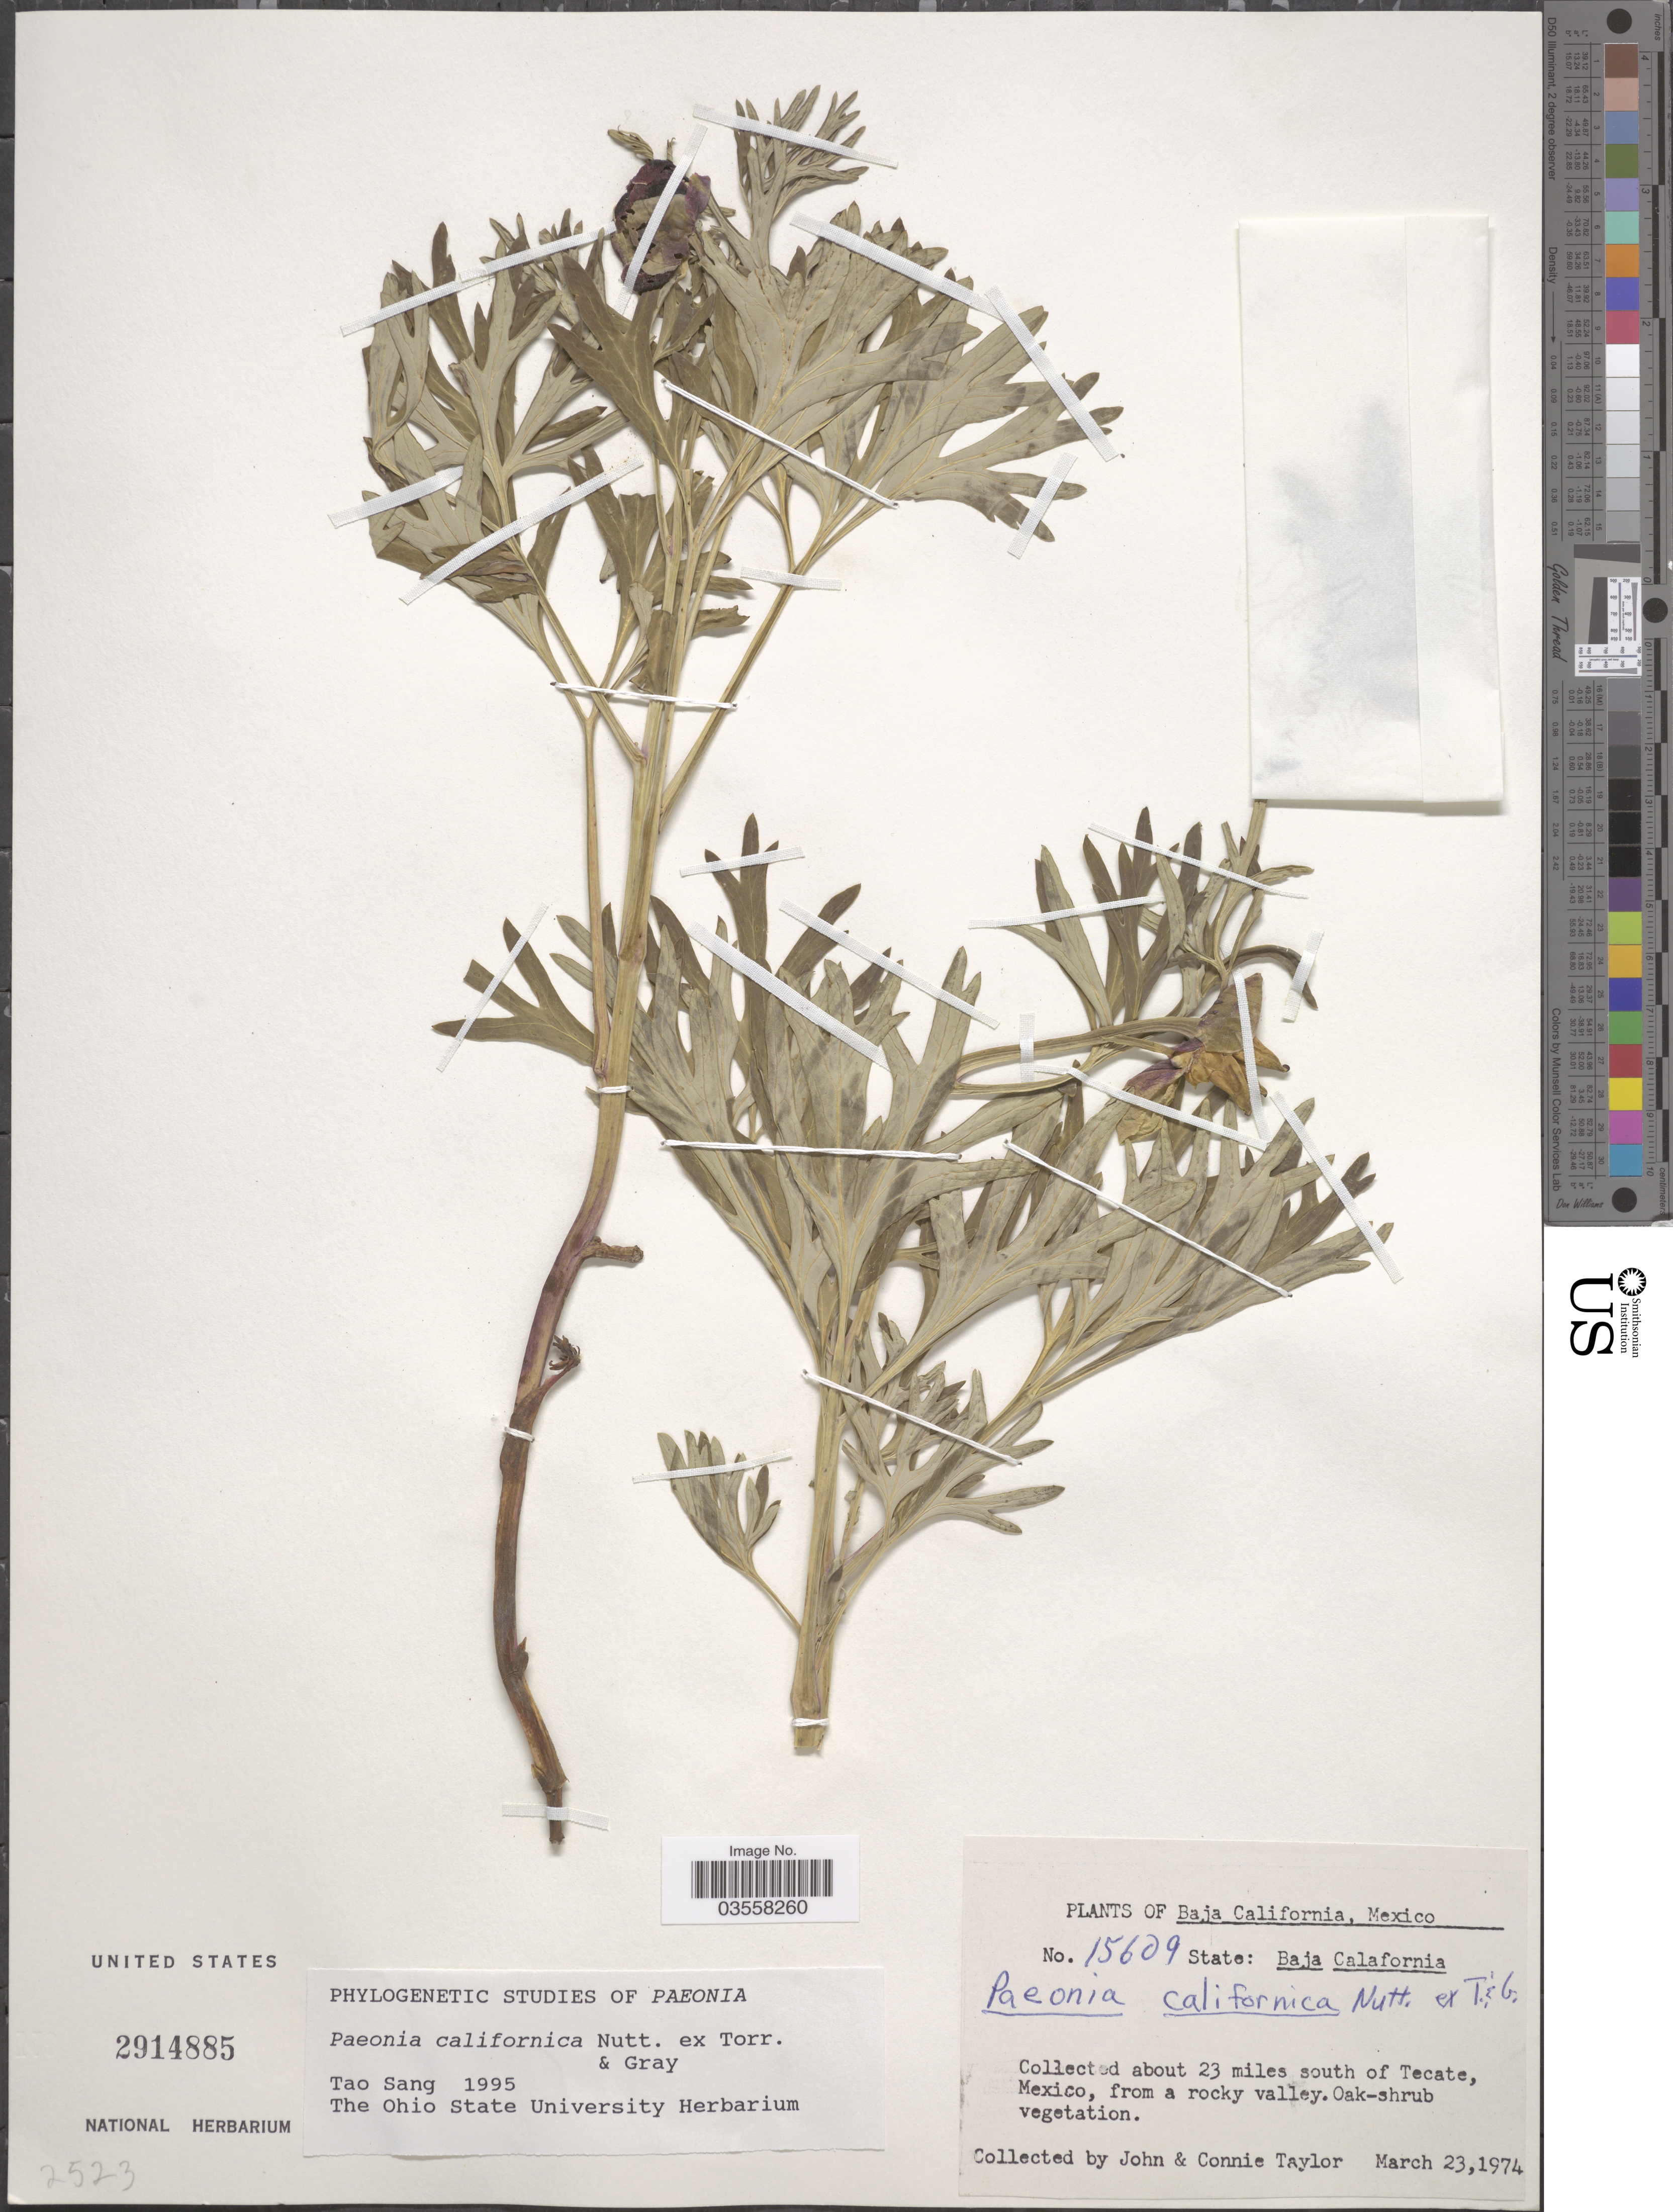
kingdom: Plantae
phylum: Tracheophyta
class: Magnoliopsida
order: Saxifragales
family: Paeoniaceae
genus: Paeonia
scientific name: Paeonia californica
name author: Nutt. ex Torr. & A. Gray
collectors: J. Taylor & C. Taylor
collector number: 15609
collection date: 1974-03-23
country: Mexico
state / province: Baja California Norte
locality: About 23 miles south of Tecate, Mexico, from a rocky valley.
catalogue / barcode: US 2914885